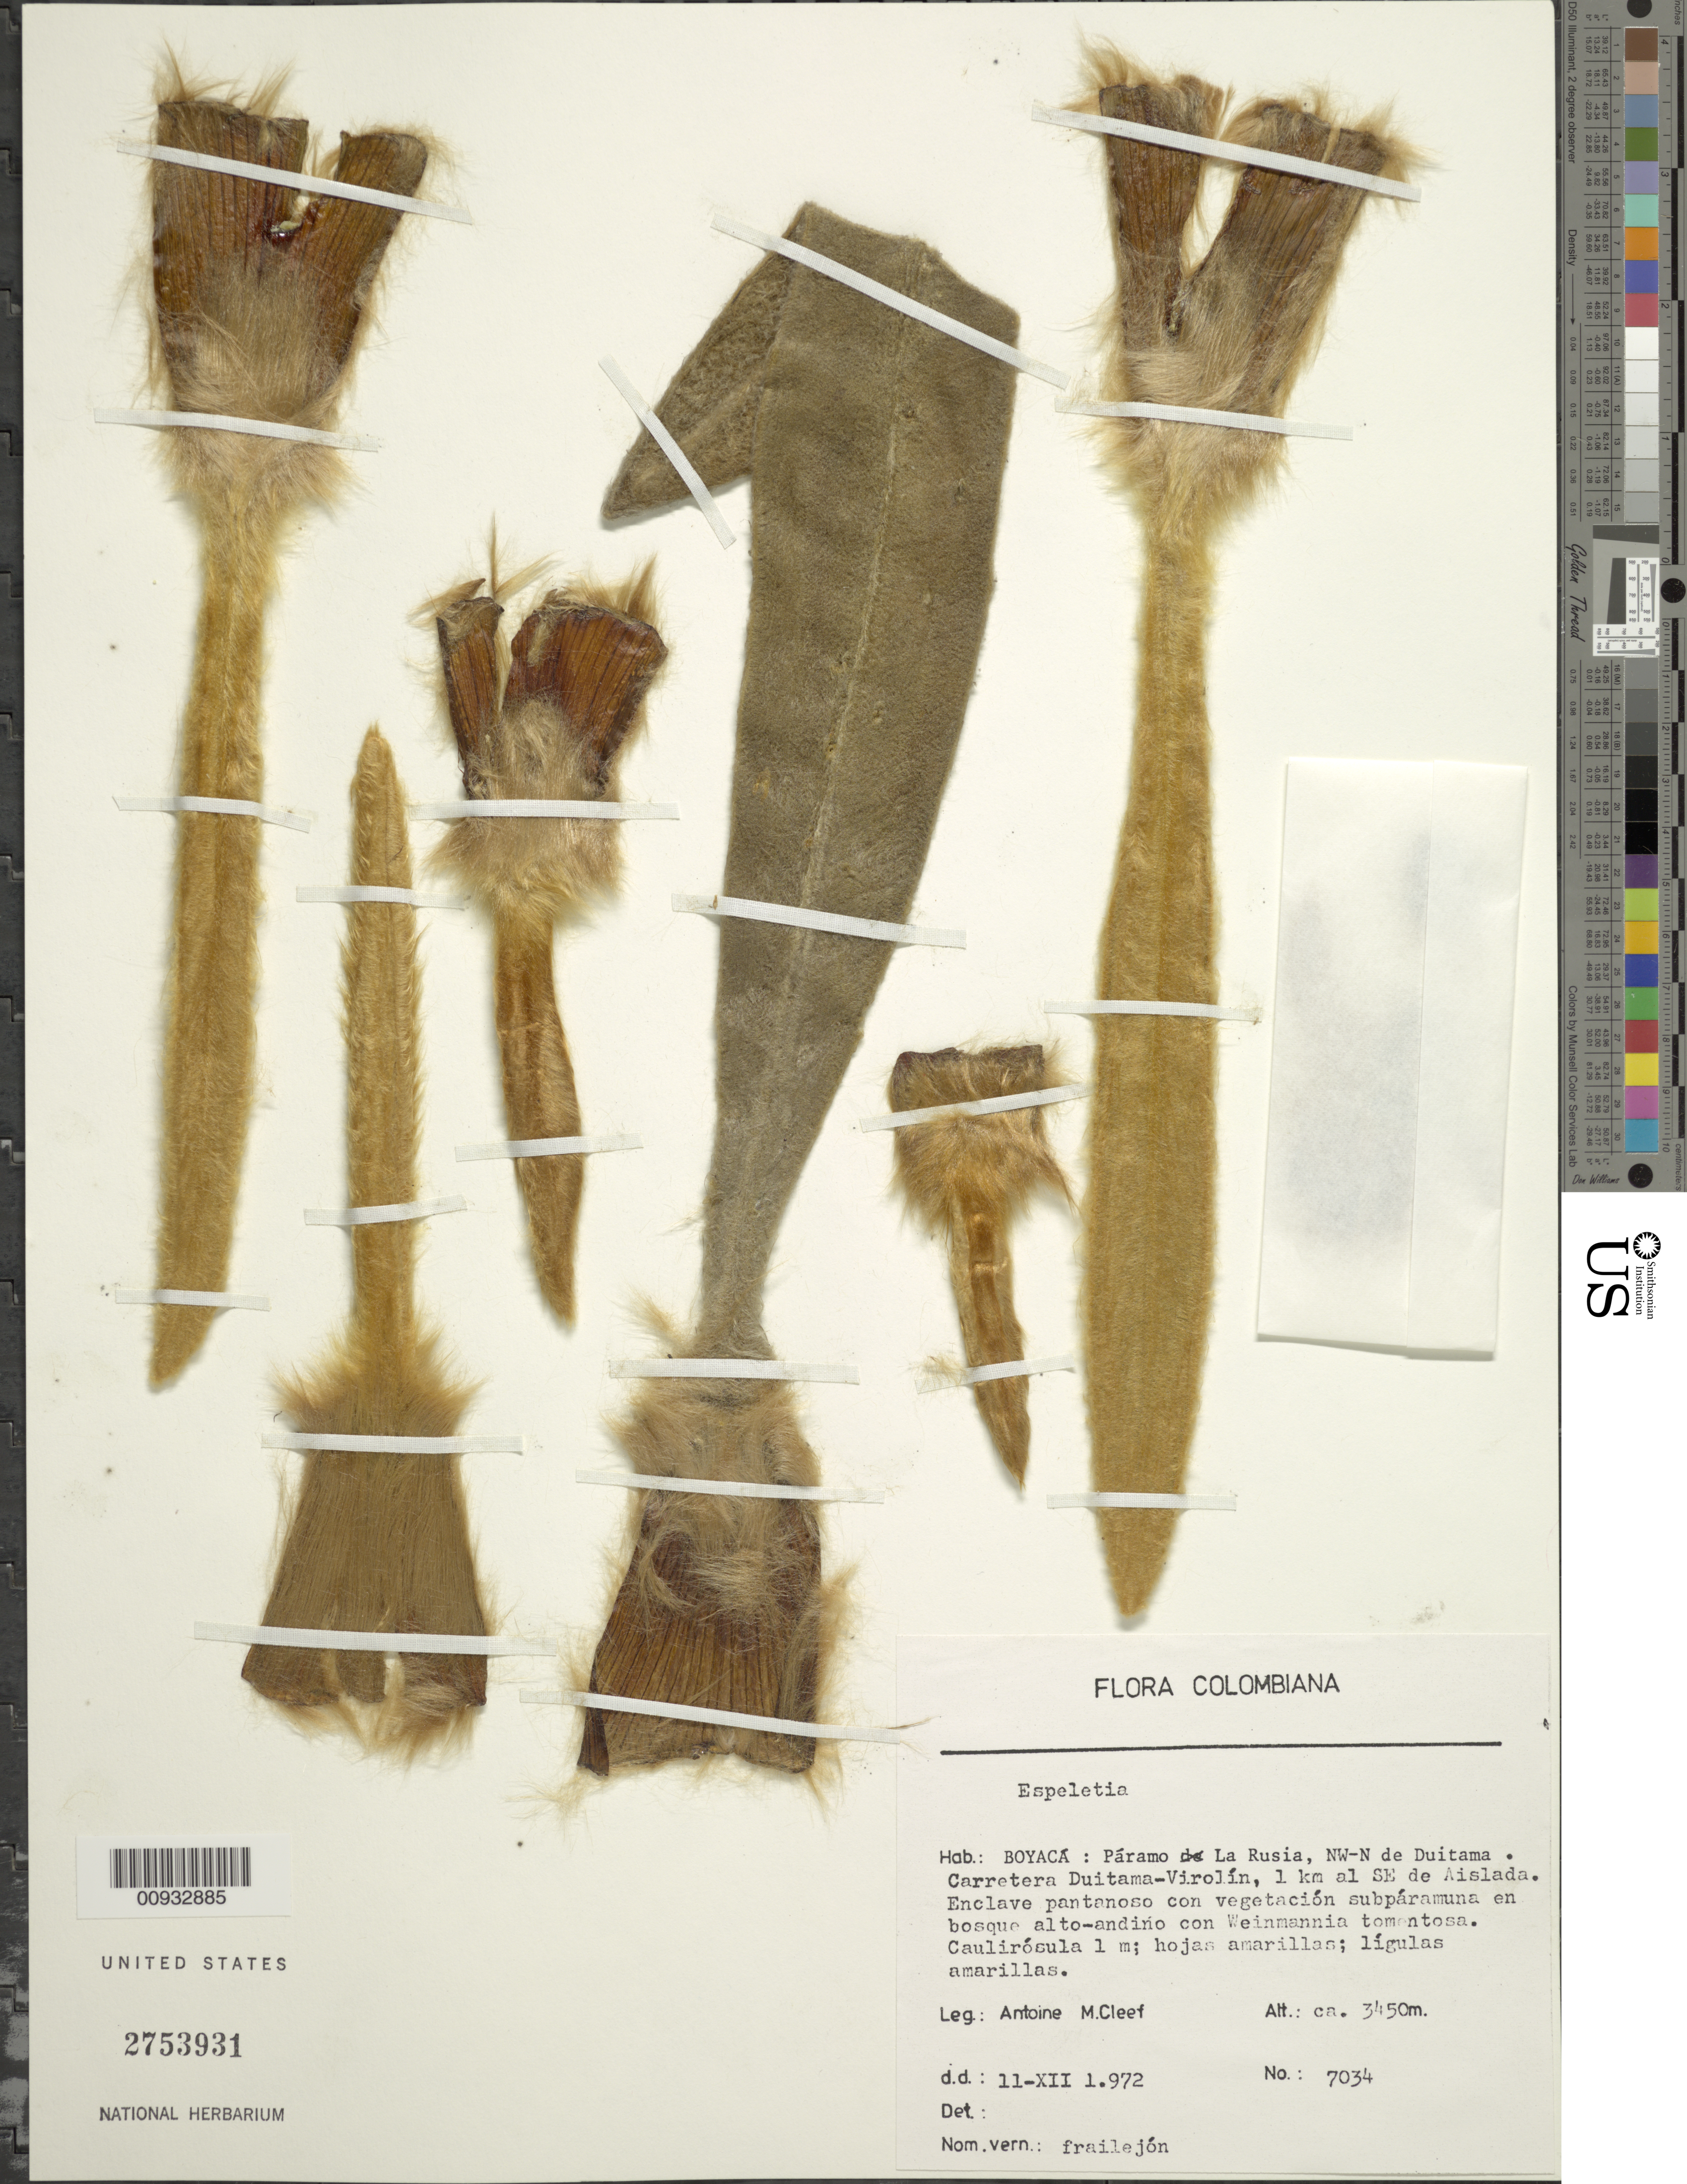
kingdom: Plantae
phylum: Tracheophyta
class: Magnoliopsida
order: Asterales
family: Asteraceae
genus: Espeletia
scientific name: Espeletia murilloi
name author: Cuatrec.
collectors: A. M. Cleef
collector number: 7034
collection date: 1972-12-11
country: Colombia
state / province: Boyacá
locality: Paramo La Rusia, NW-N de Duitama, Carretera Duitama-Virolin, 1 km al SE de Aislada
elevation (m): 3450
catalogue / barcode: US 2753931